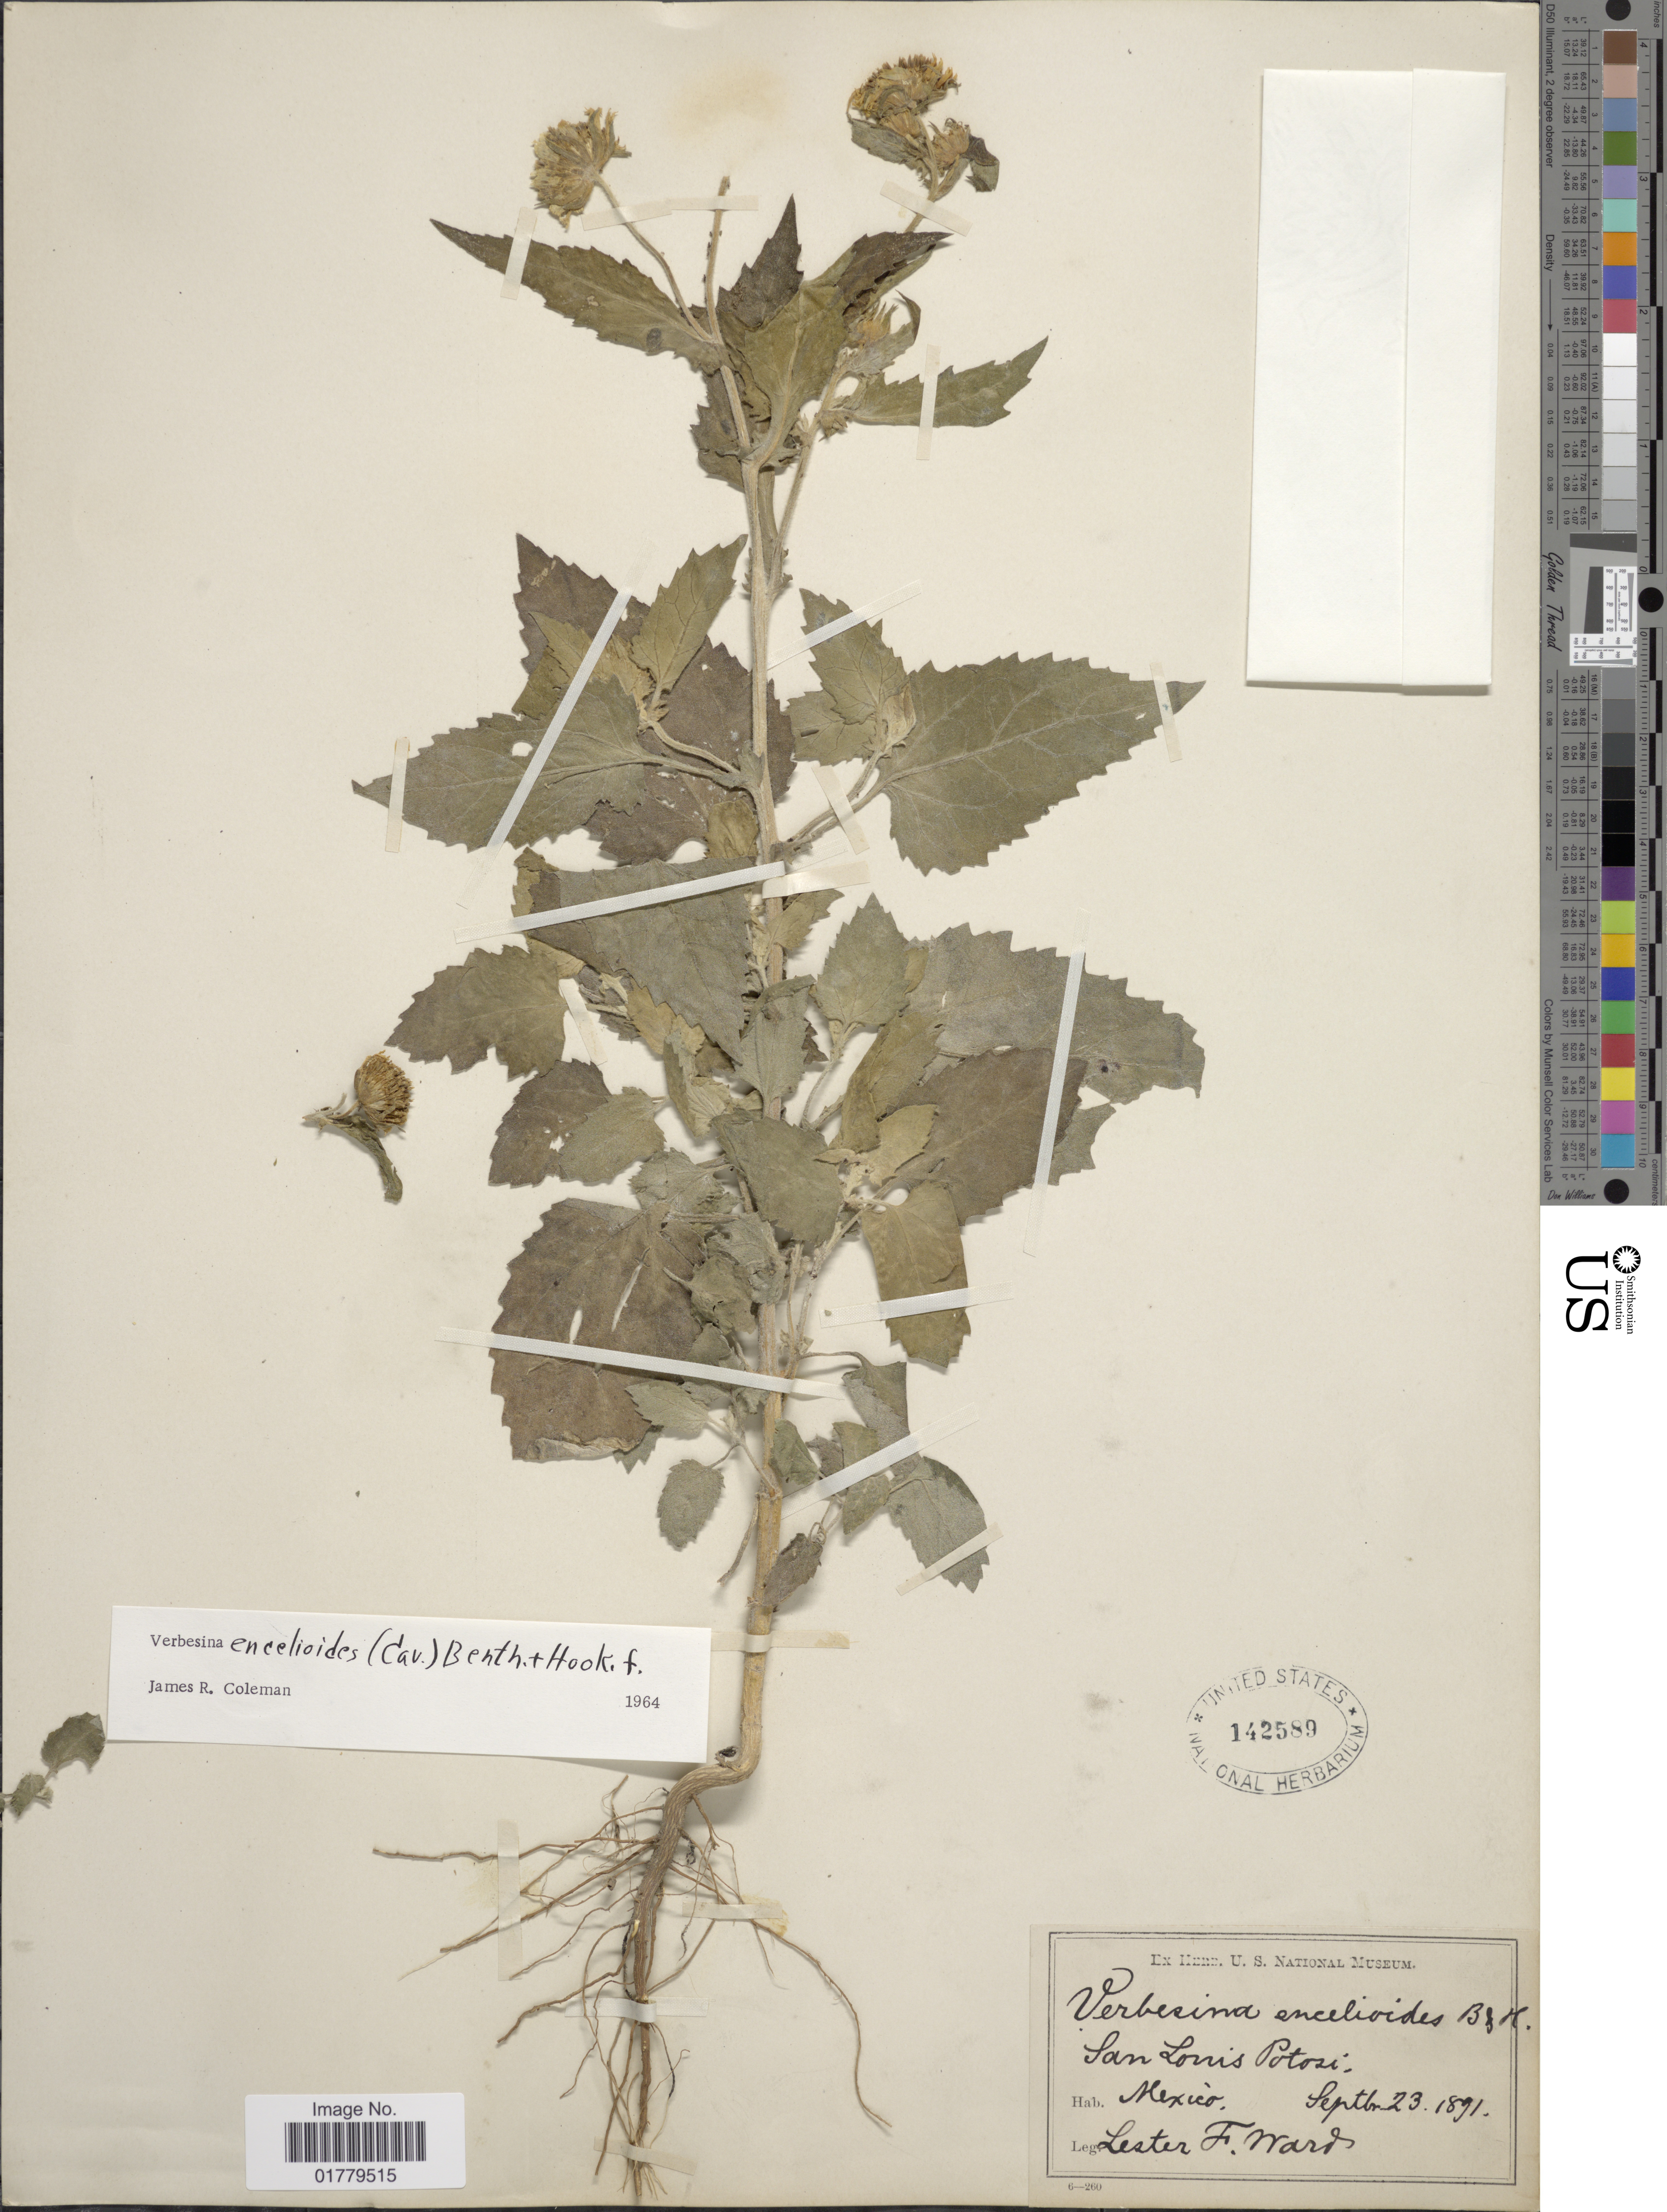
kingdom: Plantae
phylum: Tracheophyta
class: Magnoliopsida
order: Asterales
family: Asteraceae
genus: Verbesina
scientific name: Verbesina encelioides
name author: (Cav.) Benth. & Hook. ex A. Gray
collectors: L. F. Ward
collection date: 1891-09-23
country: Mexico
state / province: San Luis Potosí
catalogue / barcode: US 142589